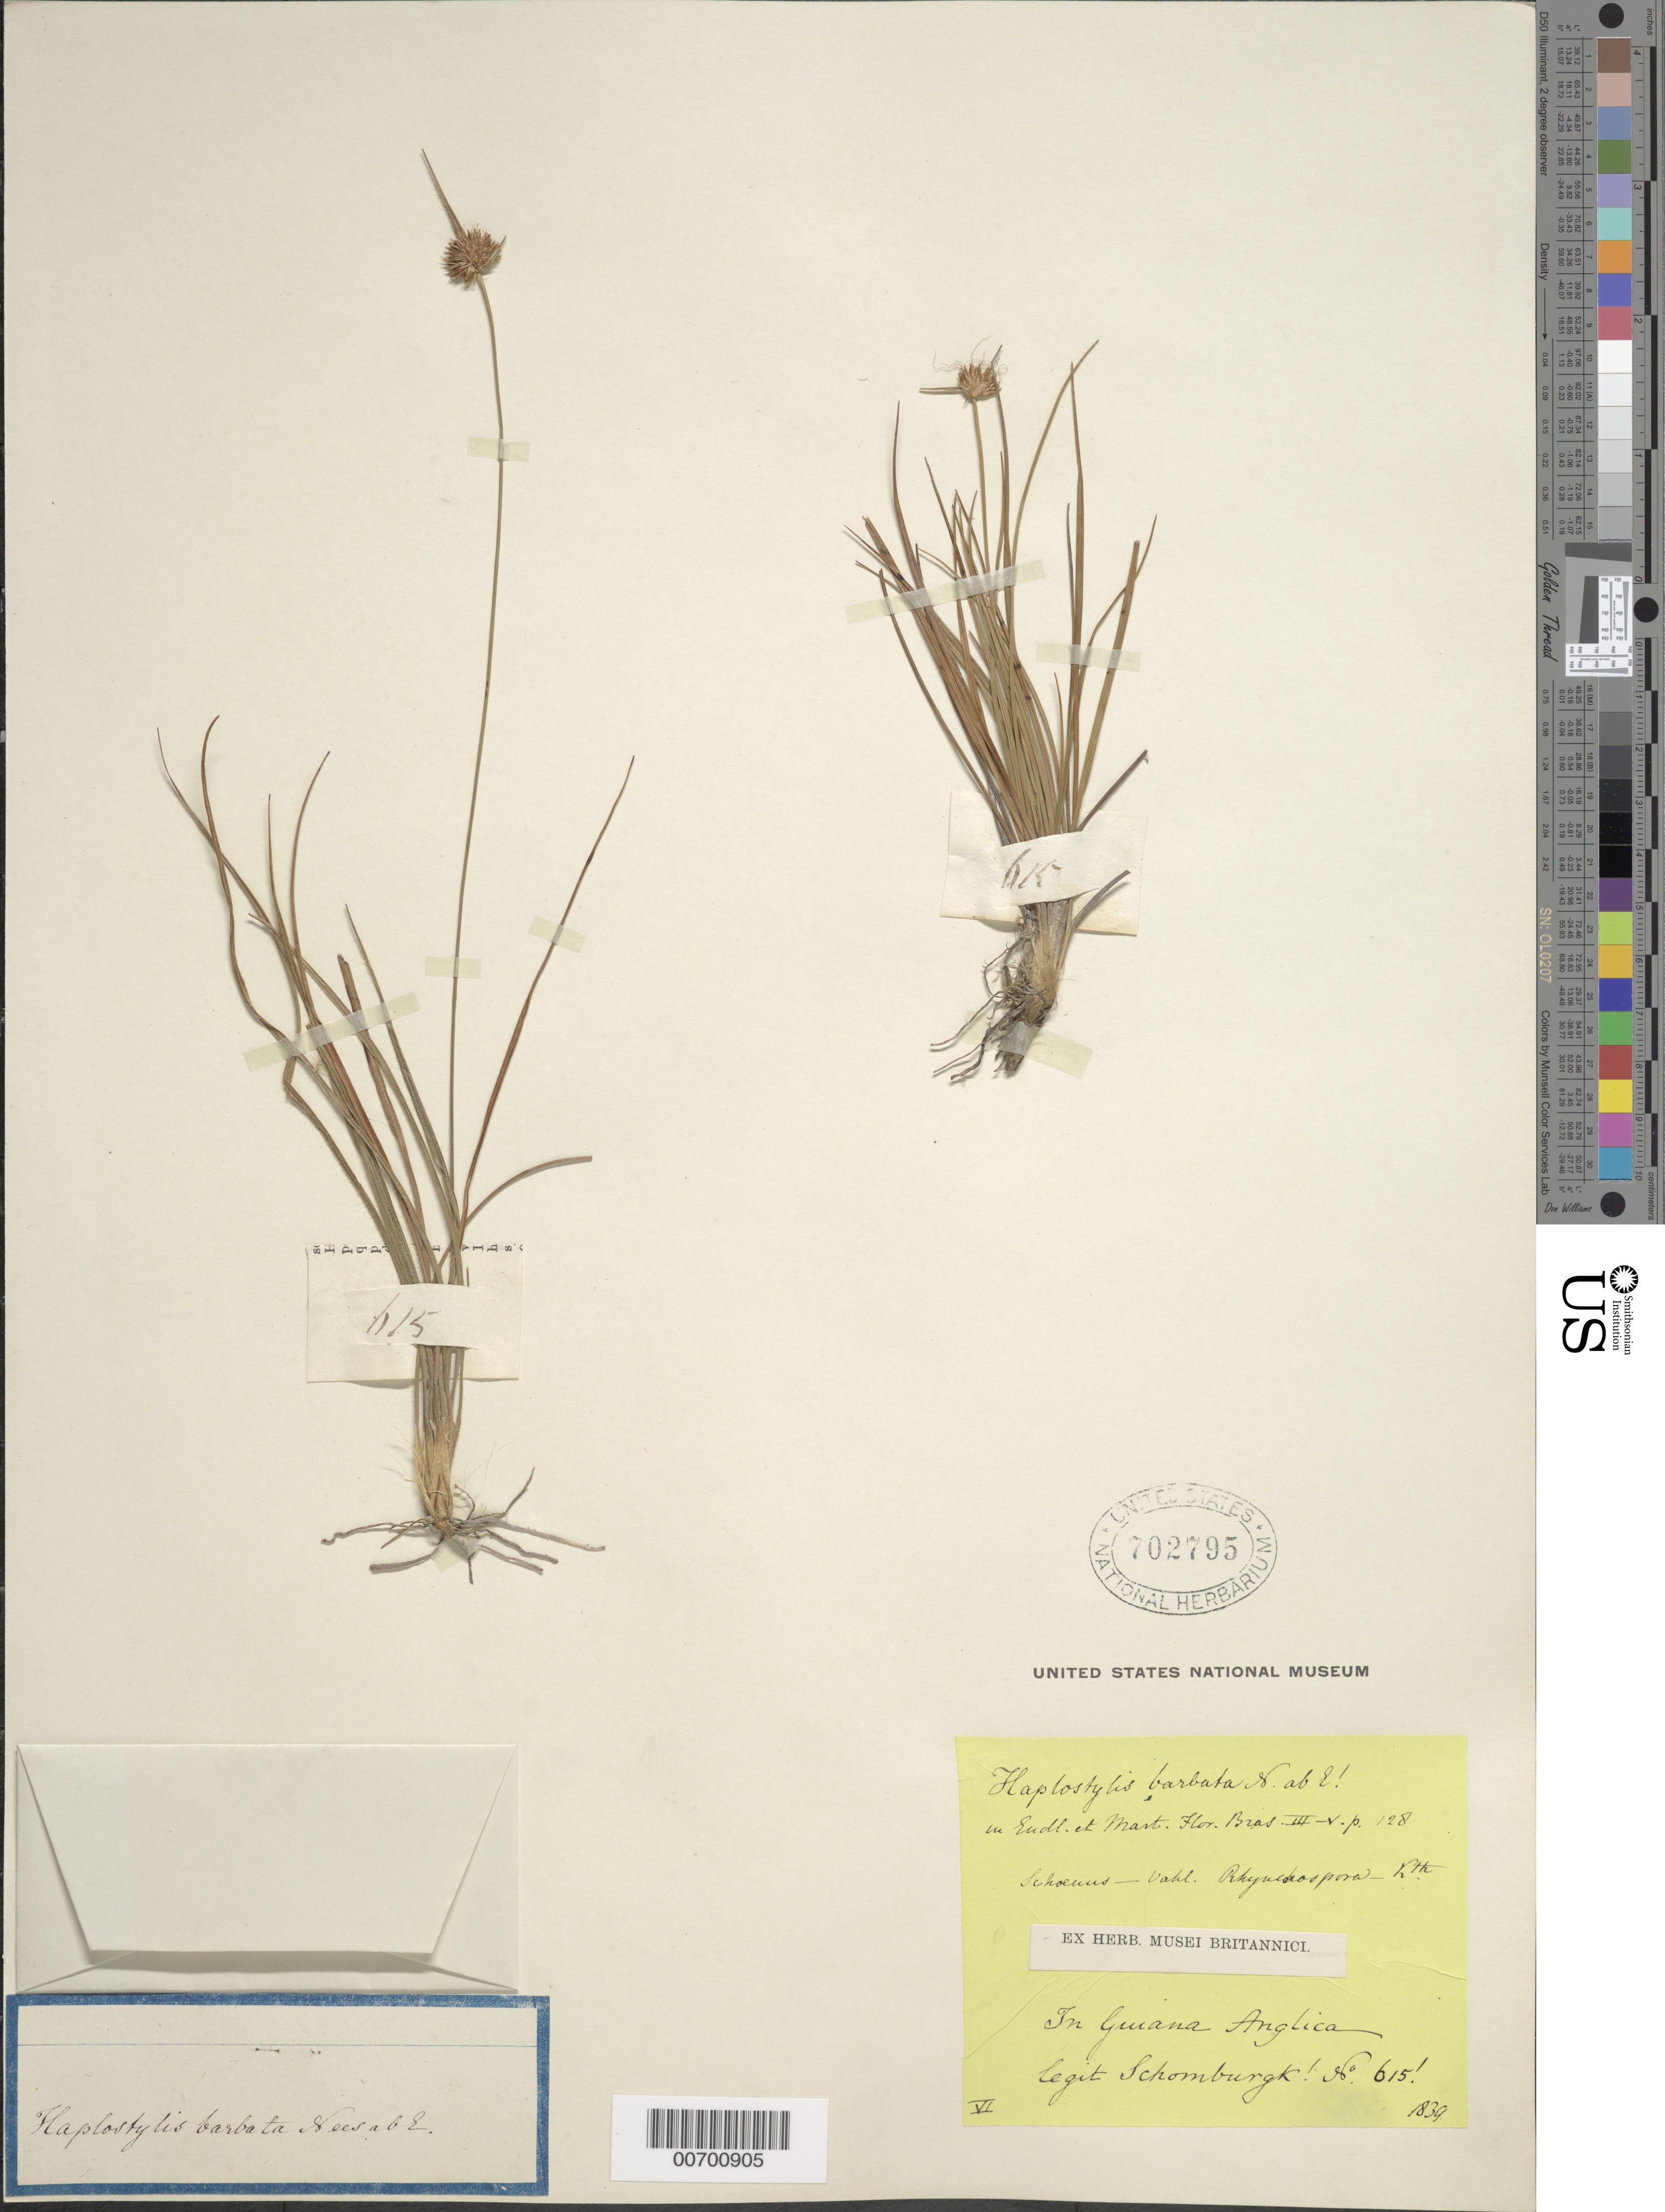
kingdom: Plantae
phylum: Tracheophyta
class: Liliopsida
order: Poales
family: Cyperaceae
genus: Rhynchospora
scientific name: Rhynchospora barbata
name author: (Vahl) Kunth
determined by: Alves, K.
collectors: R. H. Schomburgk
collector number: I 615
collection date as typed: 1839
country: Guyana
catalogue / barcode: US 702795